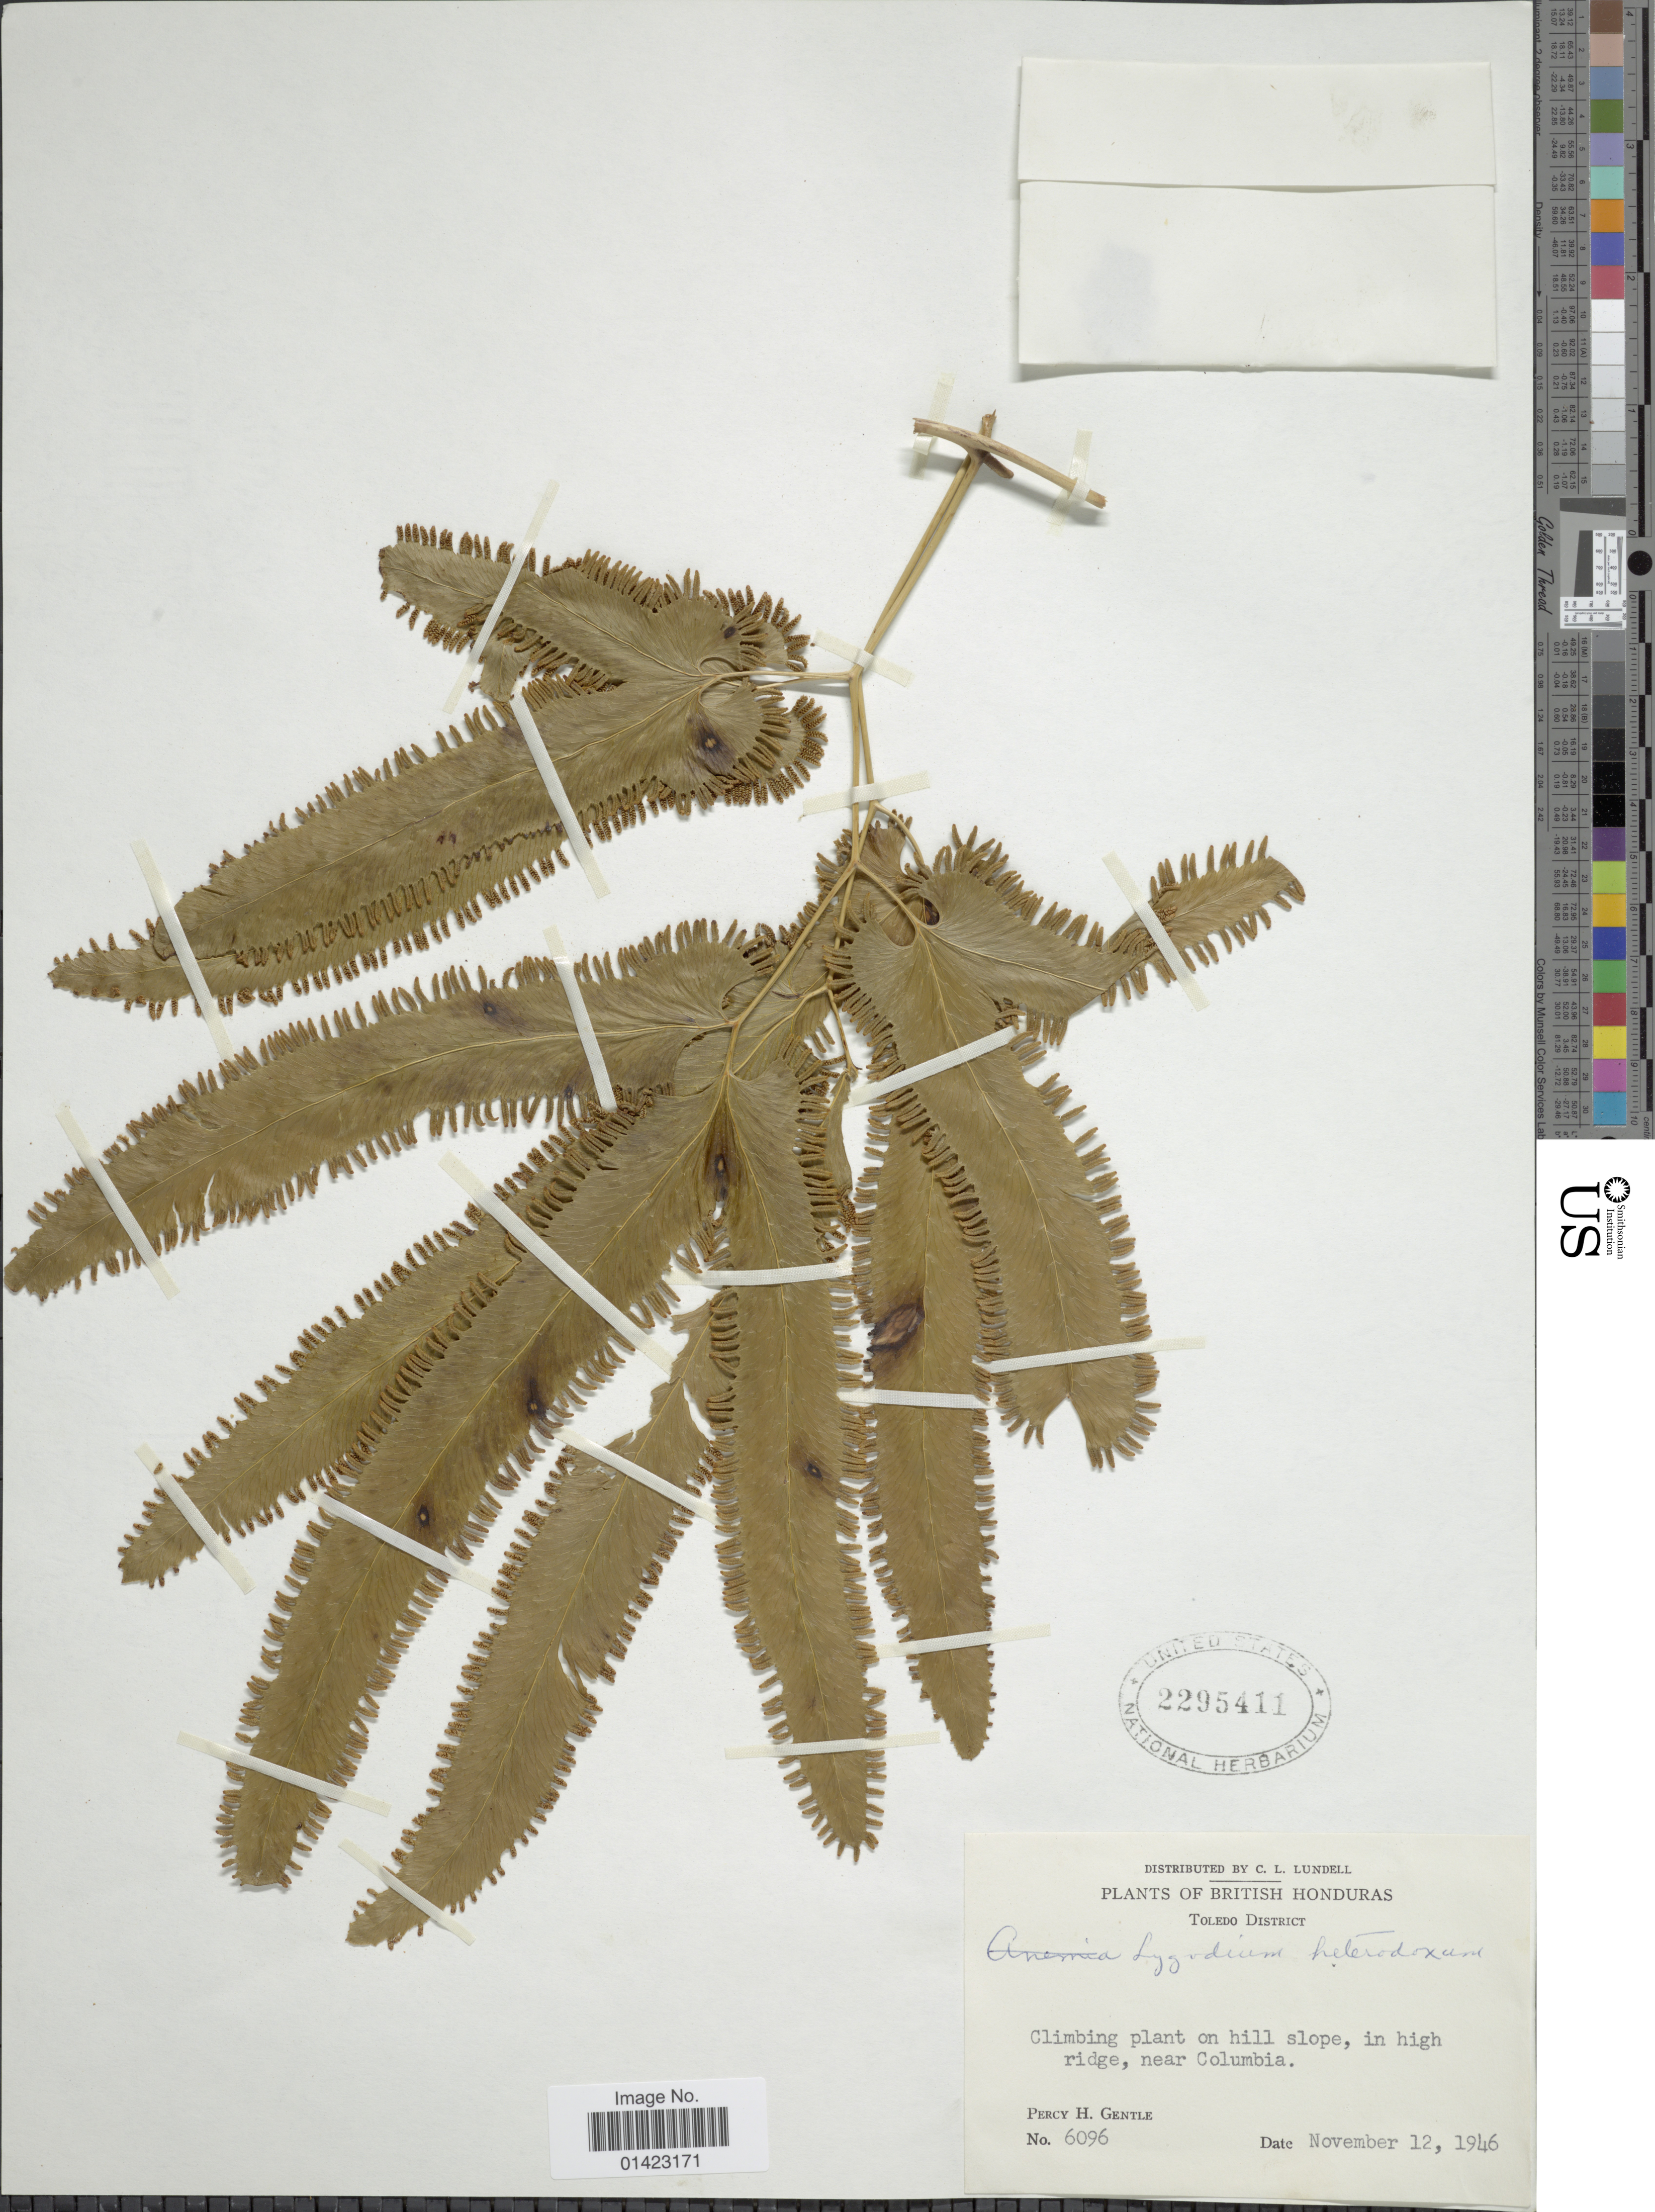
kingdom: Plantae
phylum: Tracheophyta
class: Polypodiopsida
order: Schizaeales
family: Lygodiaceae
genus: Lygodium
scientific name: Lygodium heterodoxum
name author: Kunze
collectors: P. H. Gentle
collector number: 6096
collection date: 1946-12-12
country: Belize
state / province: Toledo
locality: British Honduras, Toledo District, climbing plant on hill slope, in high ridge, near Columbia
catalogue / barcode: US 2295411